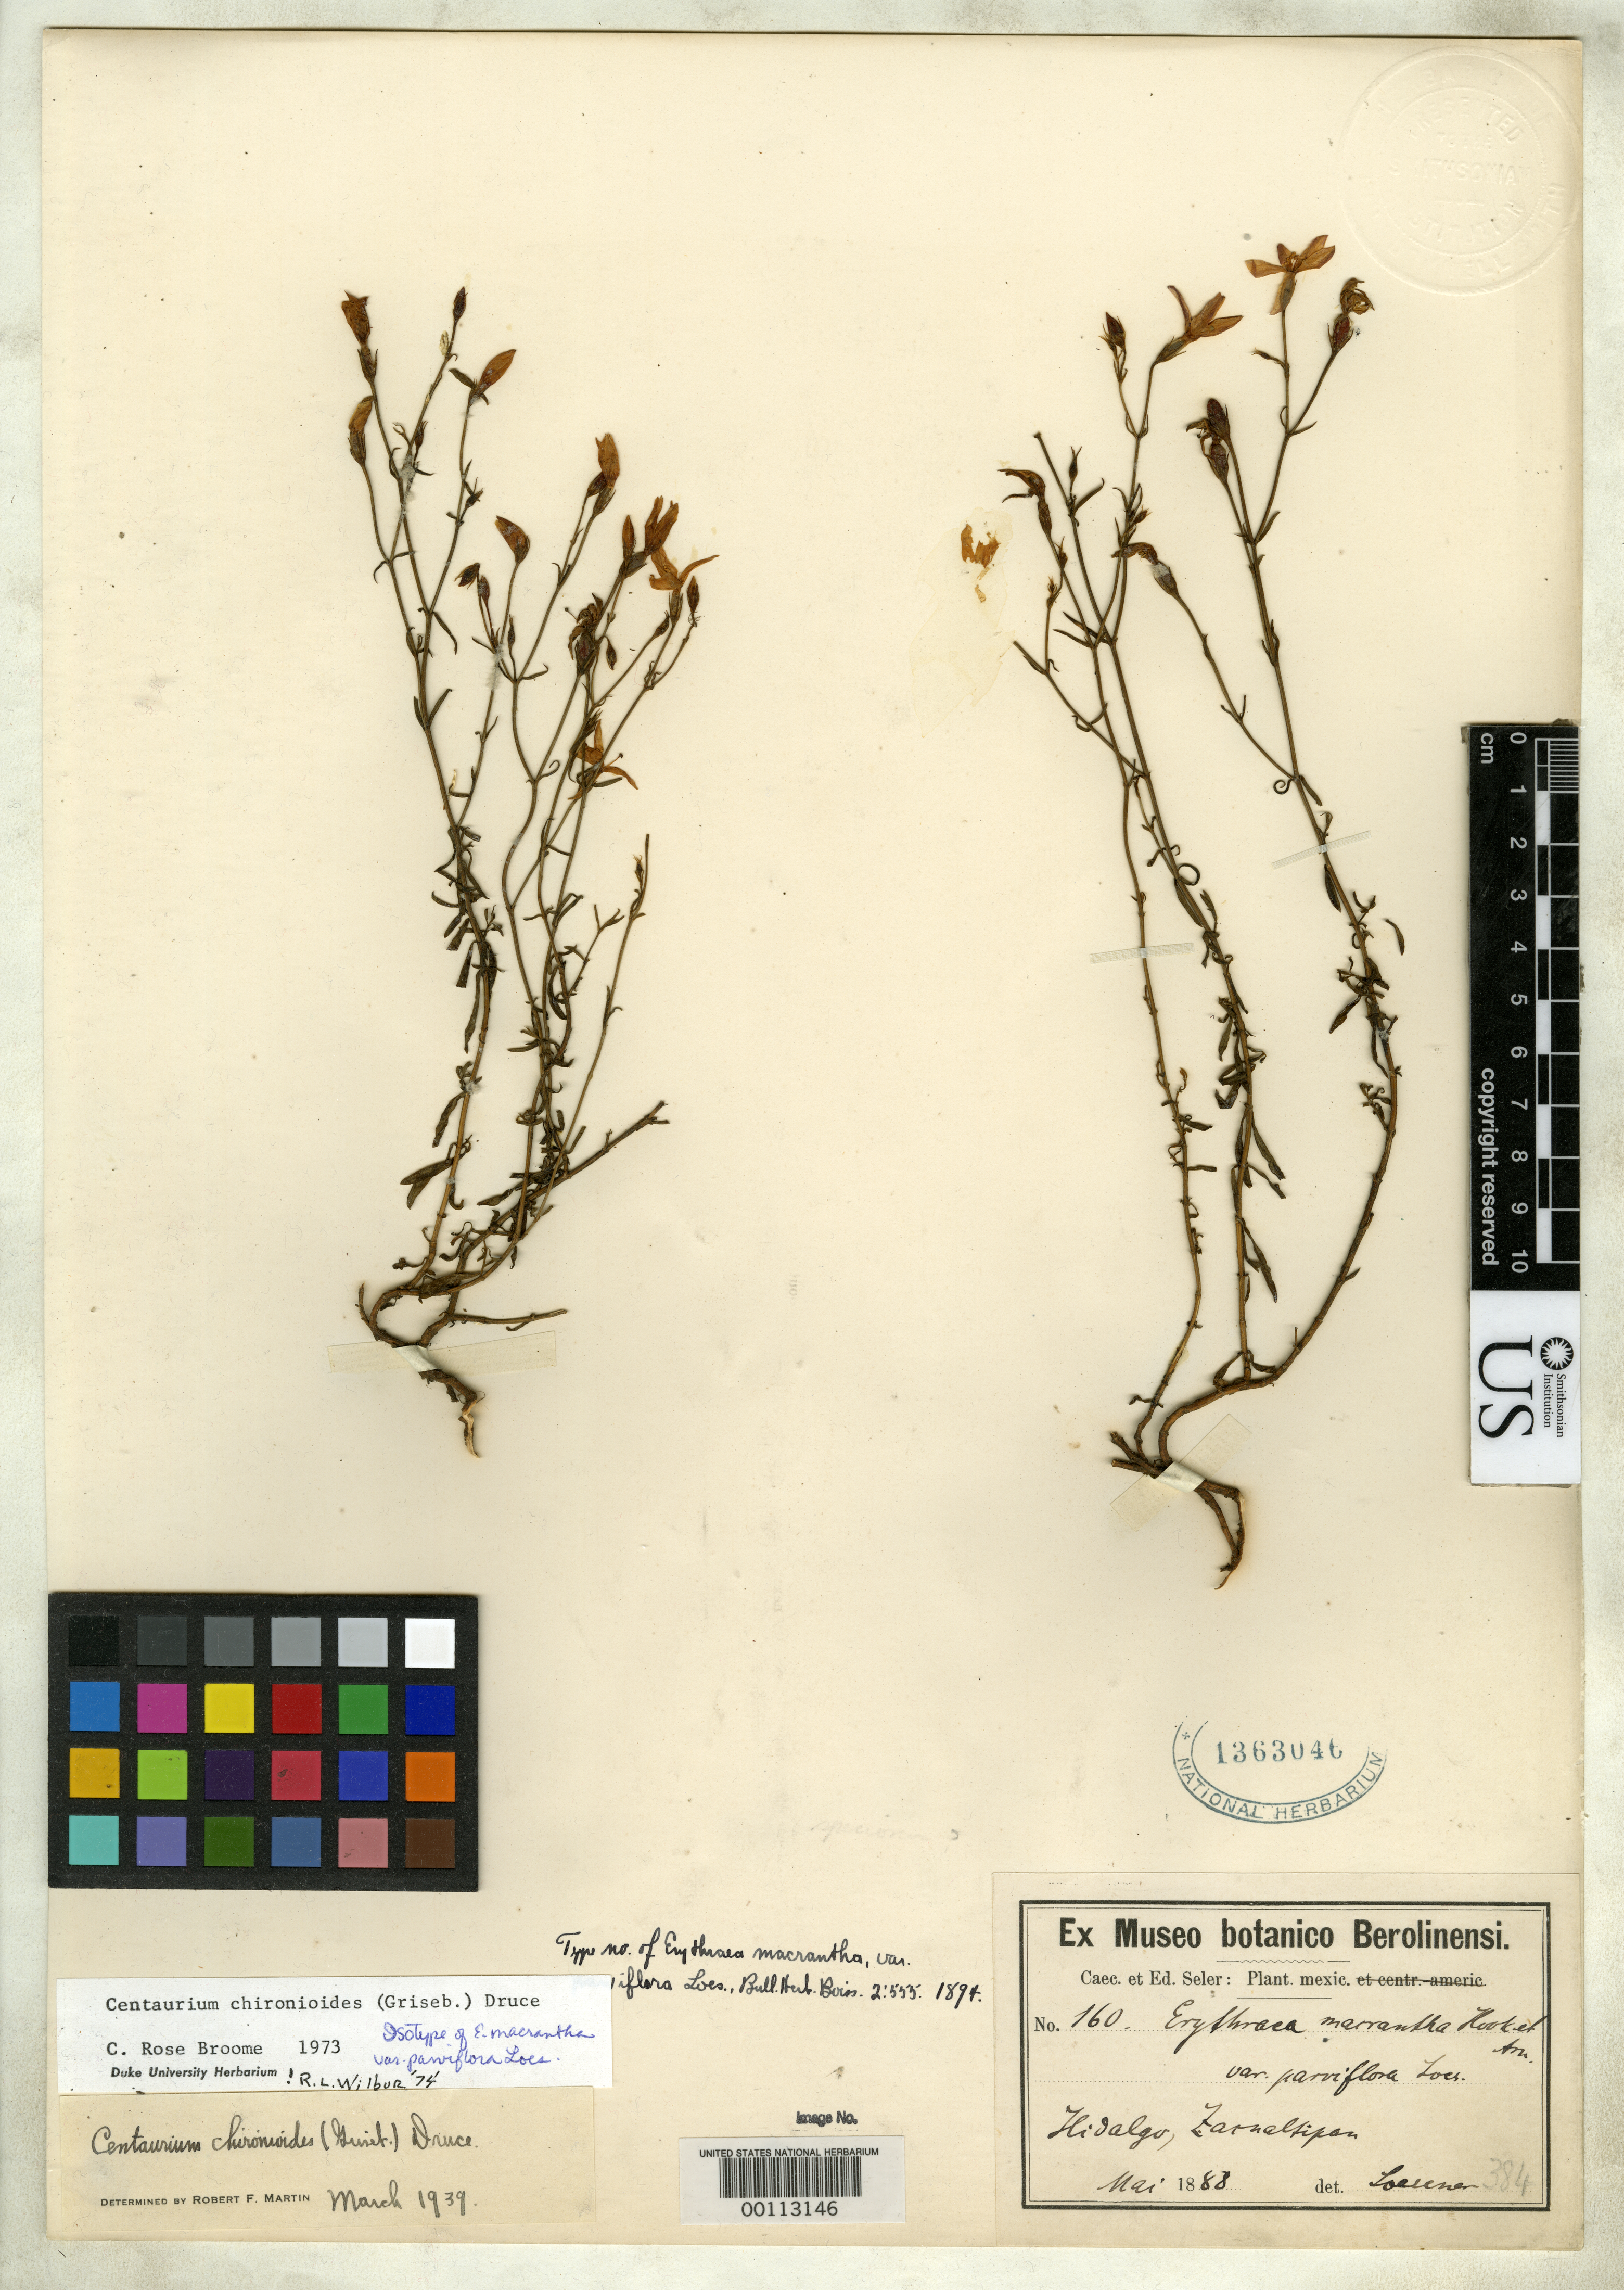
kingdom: Plantae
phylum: Tracheophyta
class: Magnoliopsida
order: Gentianales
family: Gentianaceae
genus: Erythraea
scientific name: Erythraea macrantha var. parviflora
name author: Loes.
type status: Isotype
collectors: C. Seler & E. Seler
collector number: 160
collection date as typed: Mar 1898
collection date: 1898-03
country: Mexico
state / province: Hidalgo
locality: Prope Zacualtipan.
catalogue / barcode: US 1363646